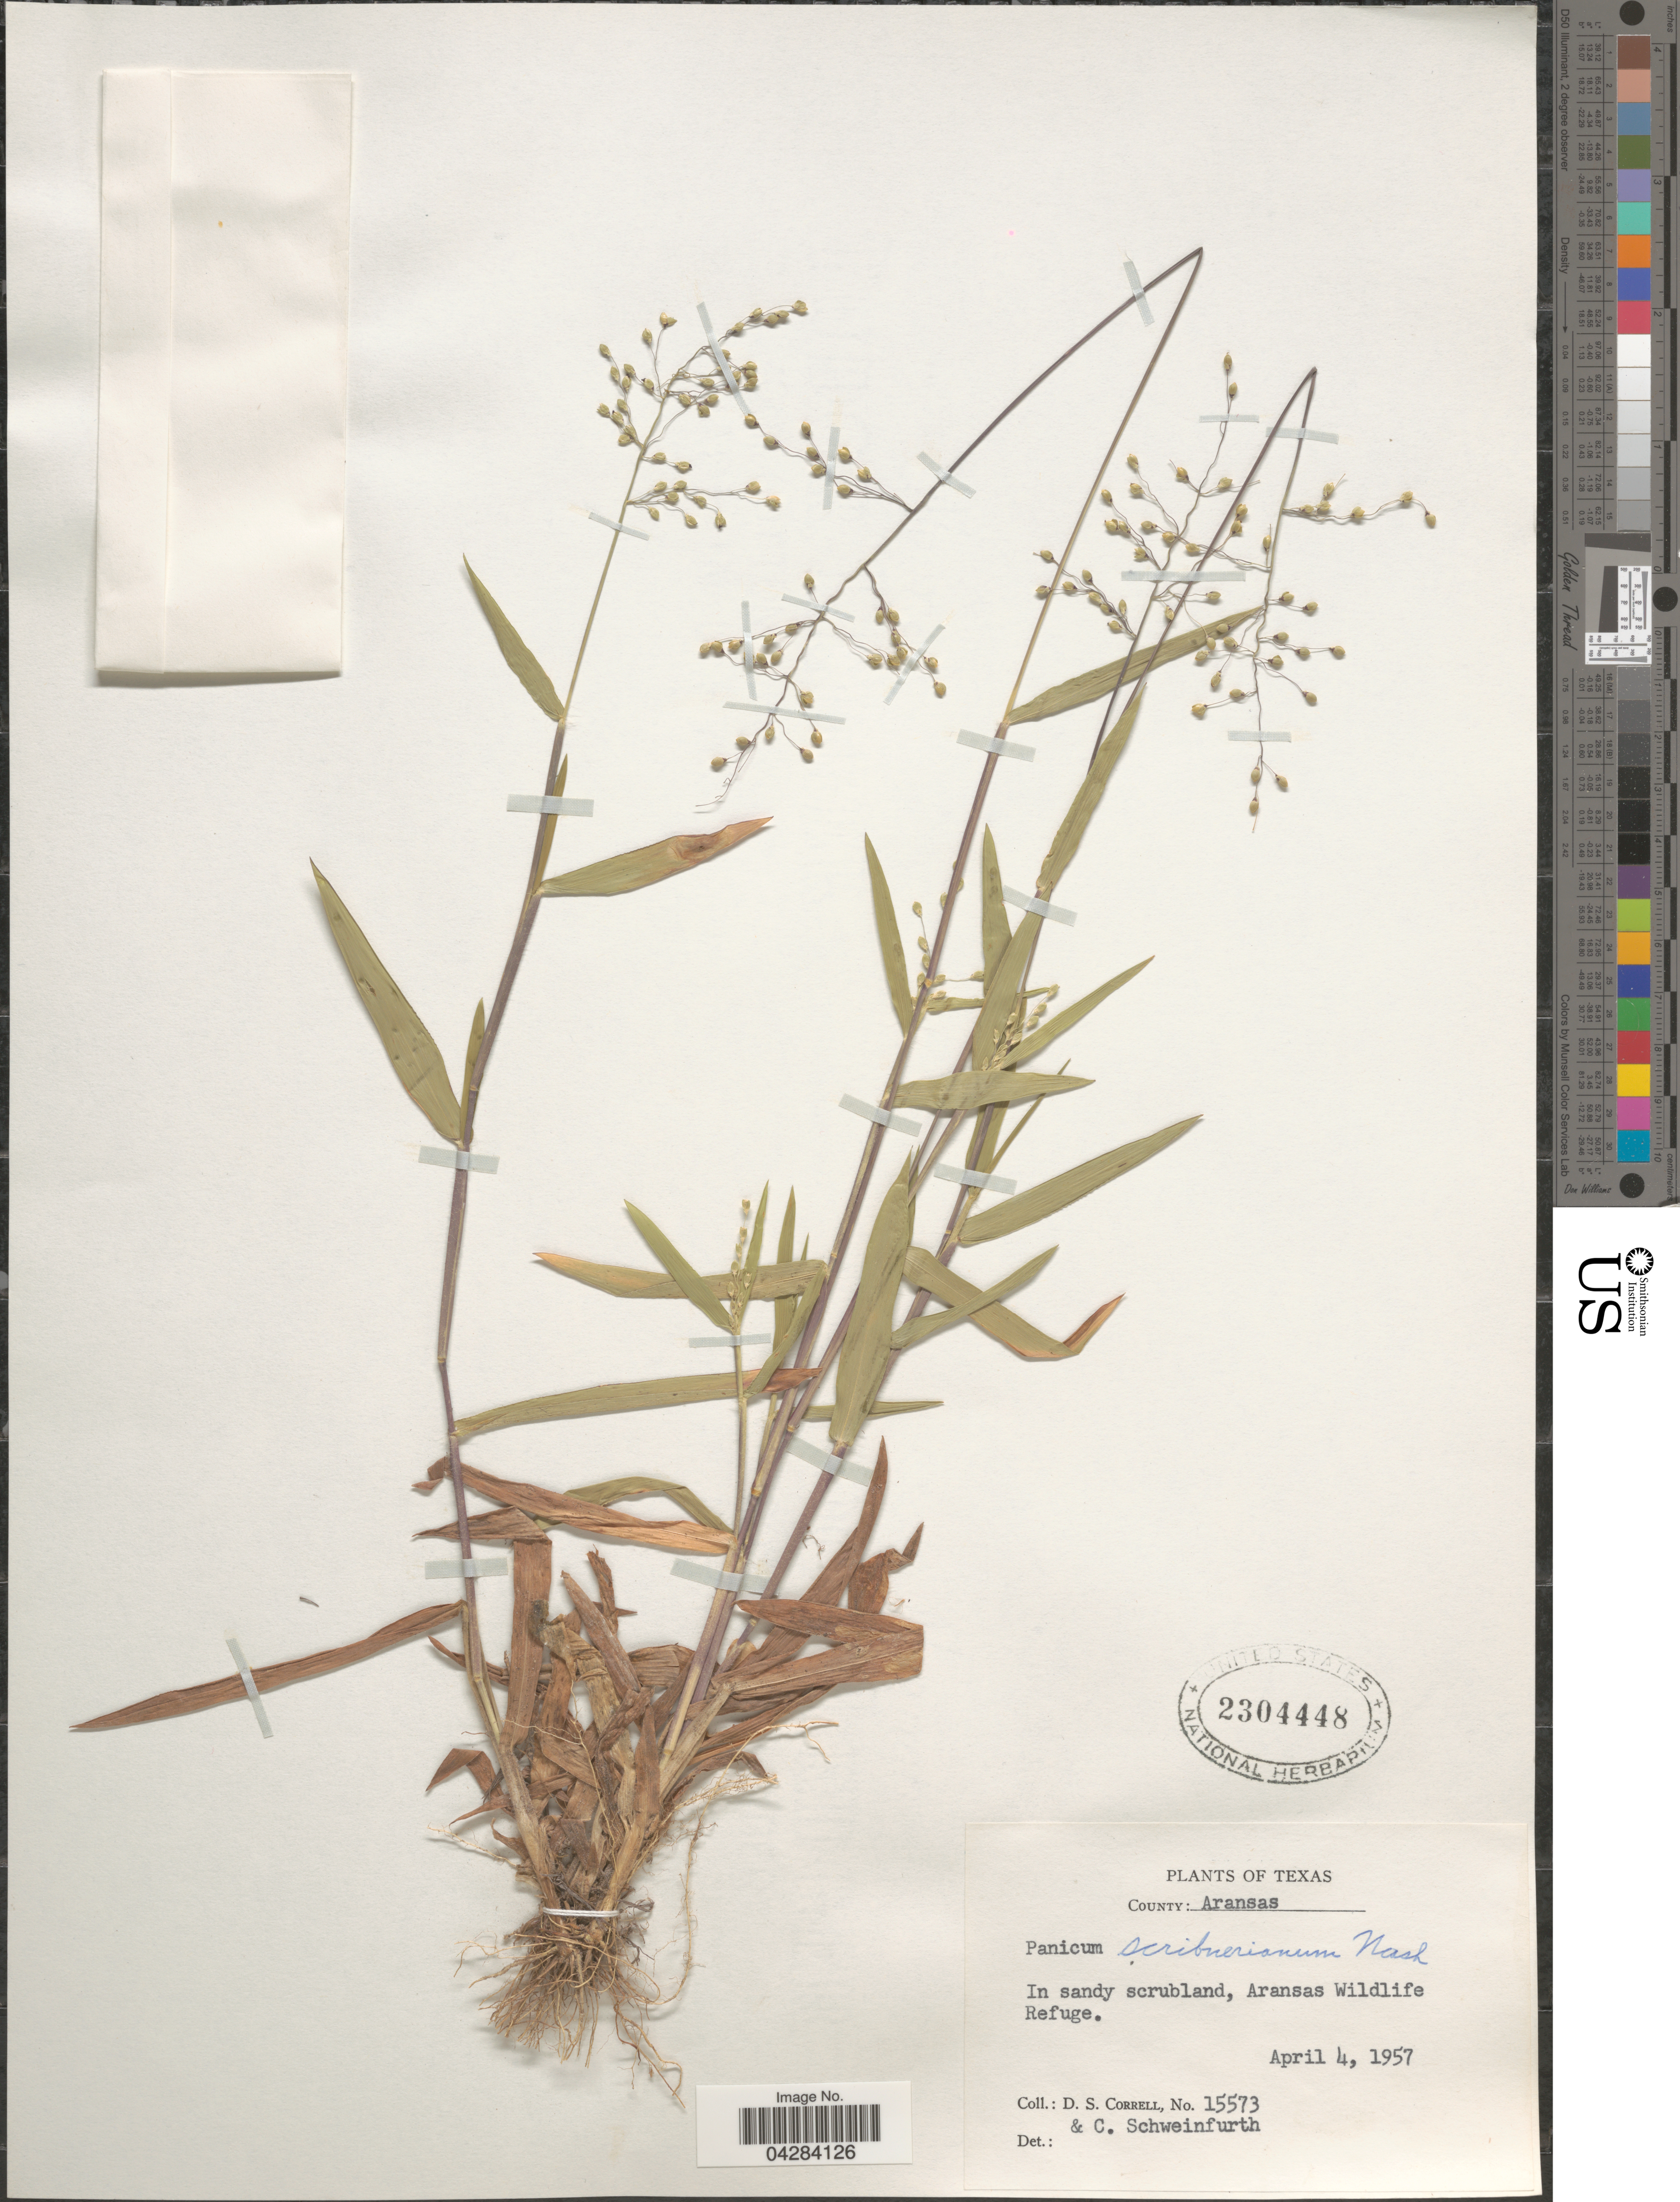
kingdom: Plantae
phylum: Tracheophyta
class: Liliopsida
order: Poales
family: Poaceae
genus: Dichanthelium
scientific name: Dichanthelium oligosanthes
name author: (Schult.) Gould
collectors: D. S. Correll & C. Schweinfurth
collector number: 15573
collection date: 1957-04-04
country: United States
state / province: Texas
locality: County: Aransas. In sandy scrubland, Aransas Wildlife Refuge.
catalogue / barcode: US 2304448